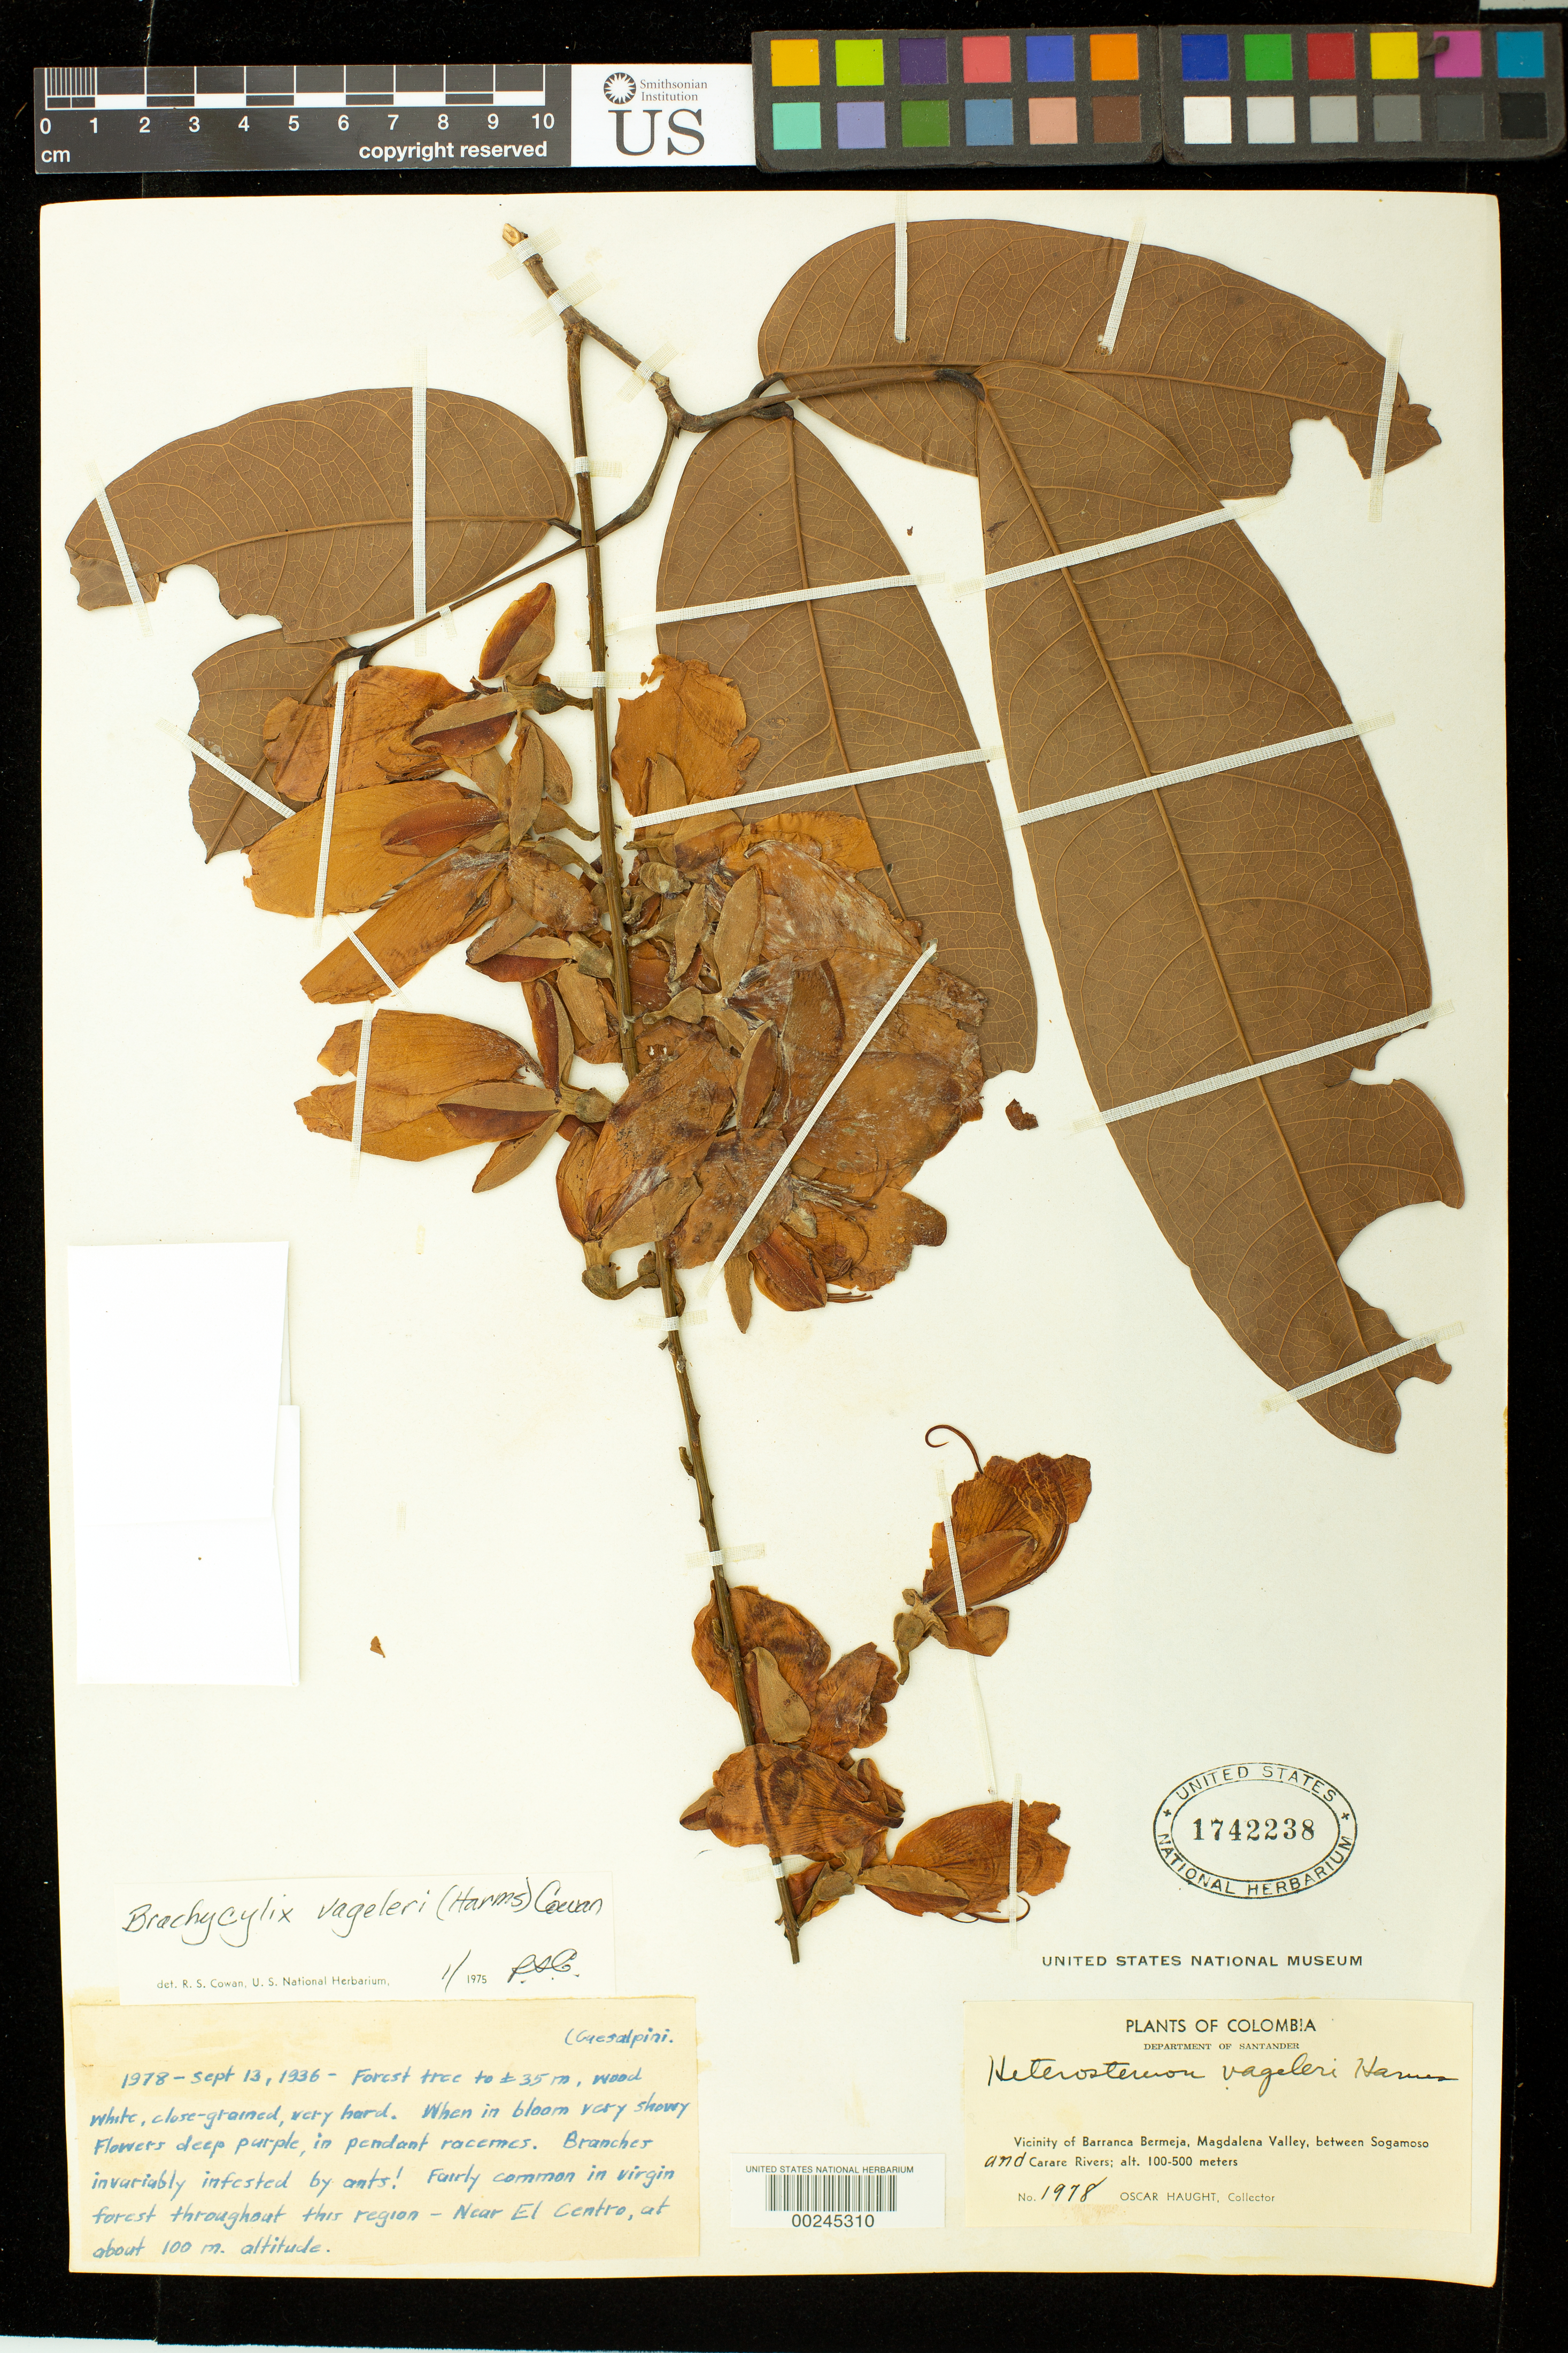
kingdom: Plantae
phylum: Tracheophyta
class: Magnoliopsida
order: Fabales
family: Fabaceae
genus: Brachycylix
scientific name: Brachycylix vageleri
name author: (Harms) R.S. Cowan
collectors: O. L. Haught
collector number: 1978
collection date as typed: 13 Sep 1936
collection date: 1936-09-13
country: Colombia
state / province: Santander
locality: Vicinity of Barrancabermeja, Magdalena Valley, between Sogamoso and Carare Rivers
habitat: Virgin forest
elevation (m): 100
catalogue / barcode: US 1742238